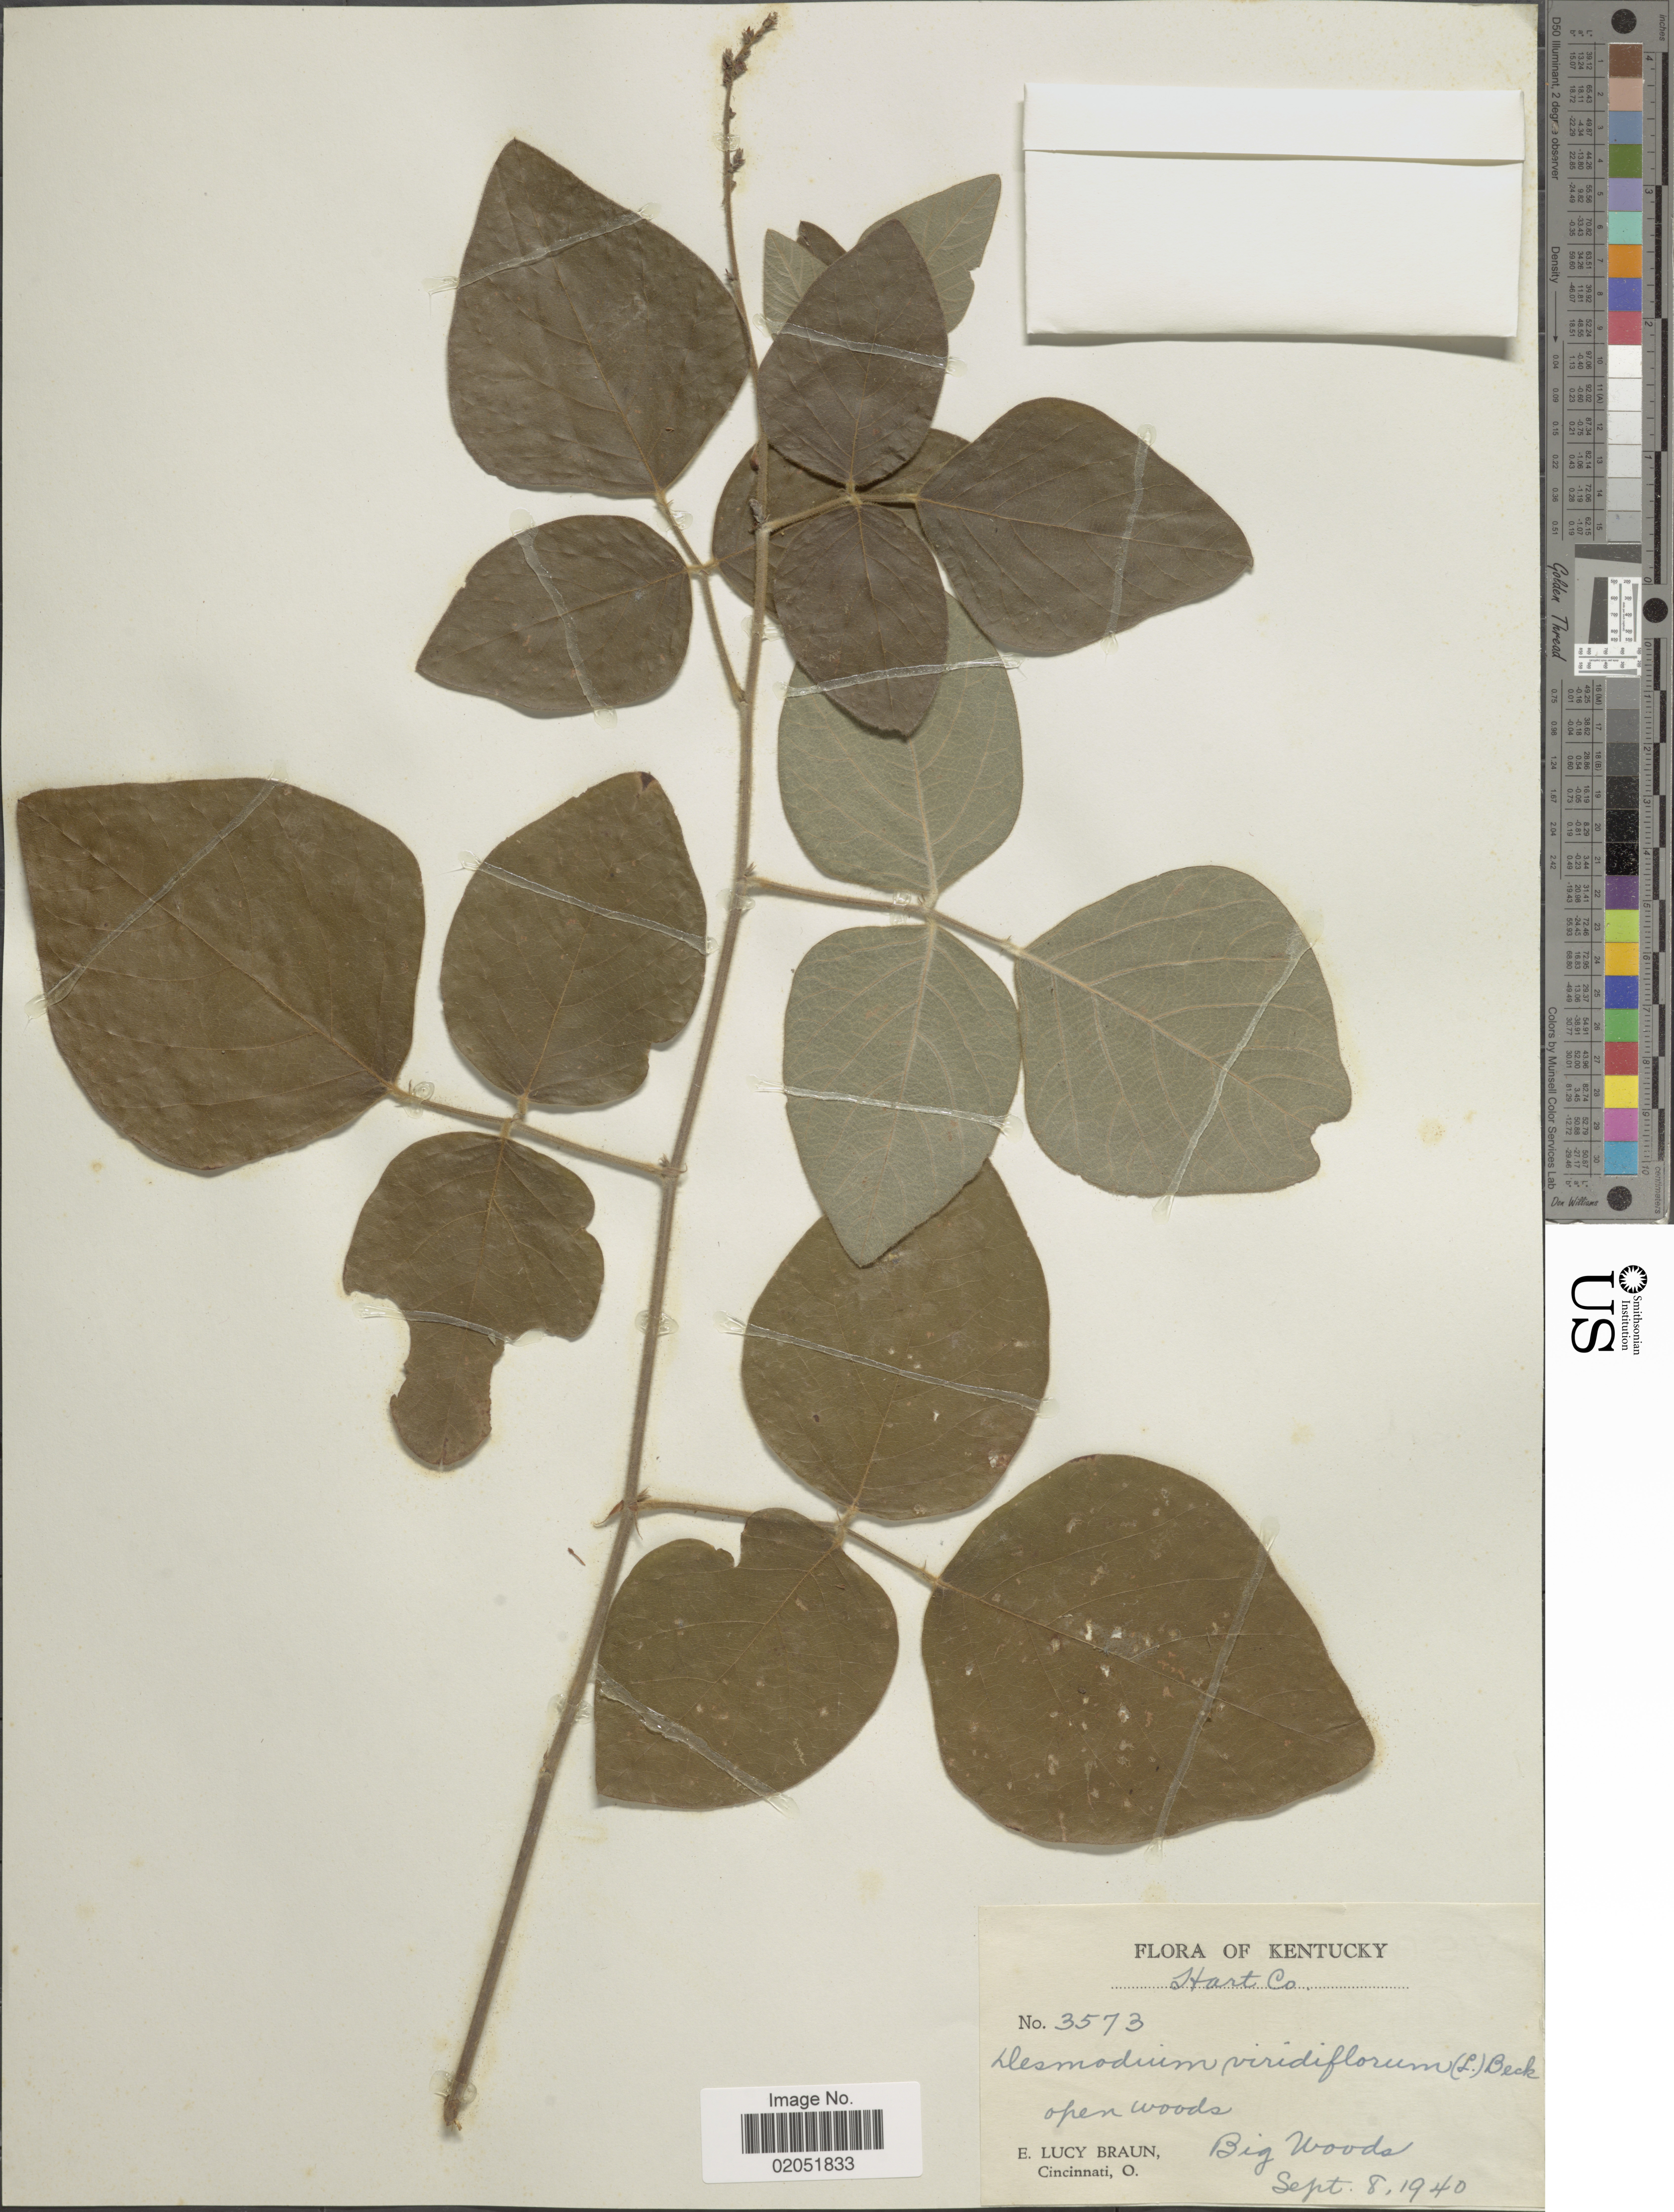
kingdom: Plantae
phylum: Tracheophyta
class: Magnoliopsida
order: Fabales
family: Fabaceae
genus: Desmodium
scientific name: Desmodium viridiflorum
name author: (L.) DC.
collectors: E. L. Braun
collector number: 3573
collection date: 1940-09-08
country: United States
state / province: Kentucky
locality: Kentucky, Open Woods, Big Woods. Hart Co.